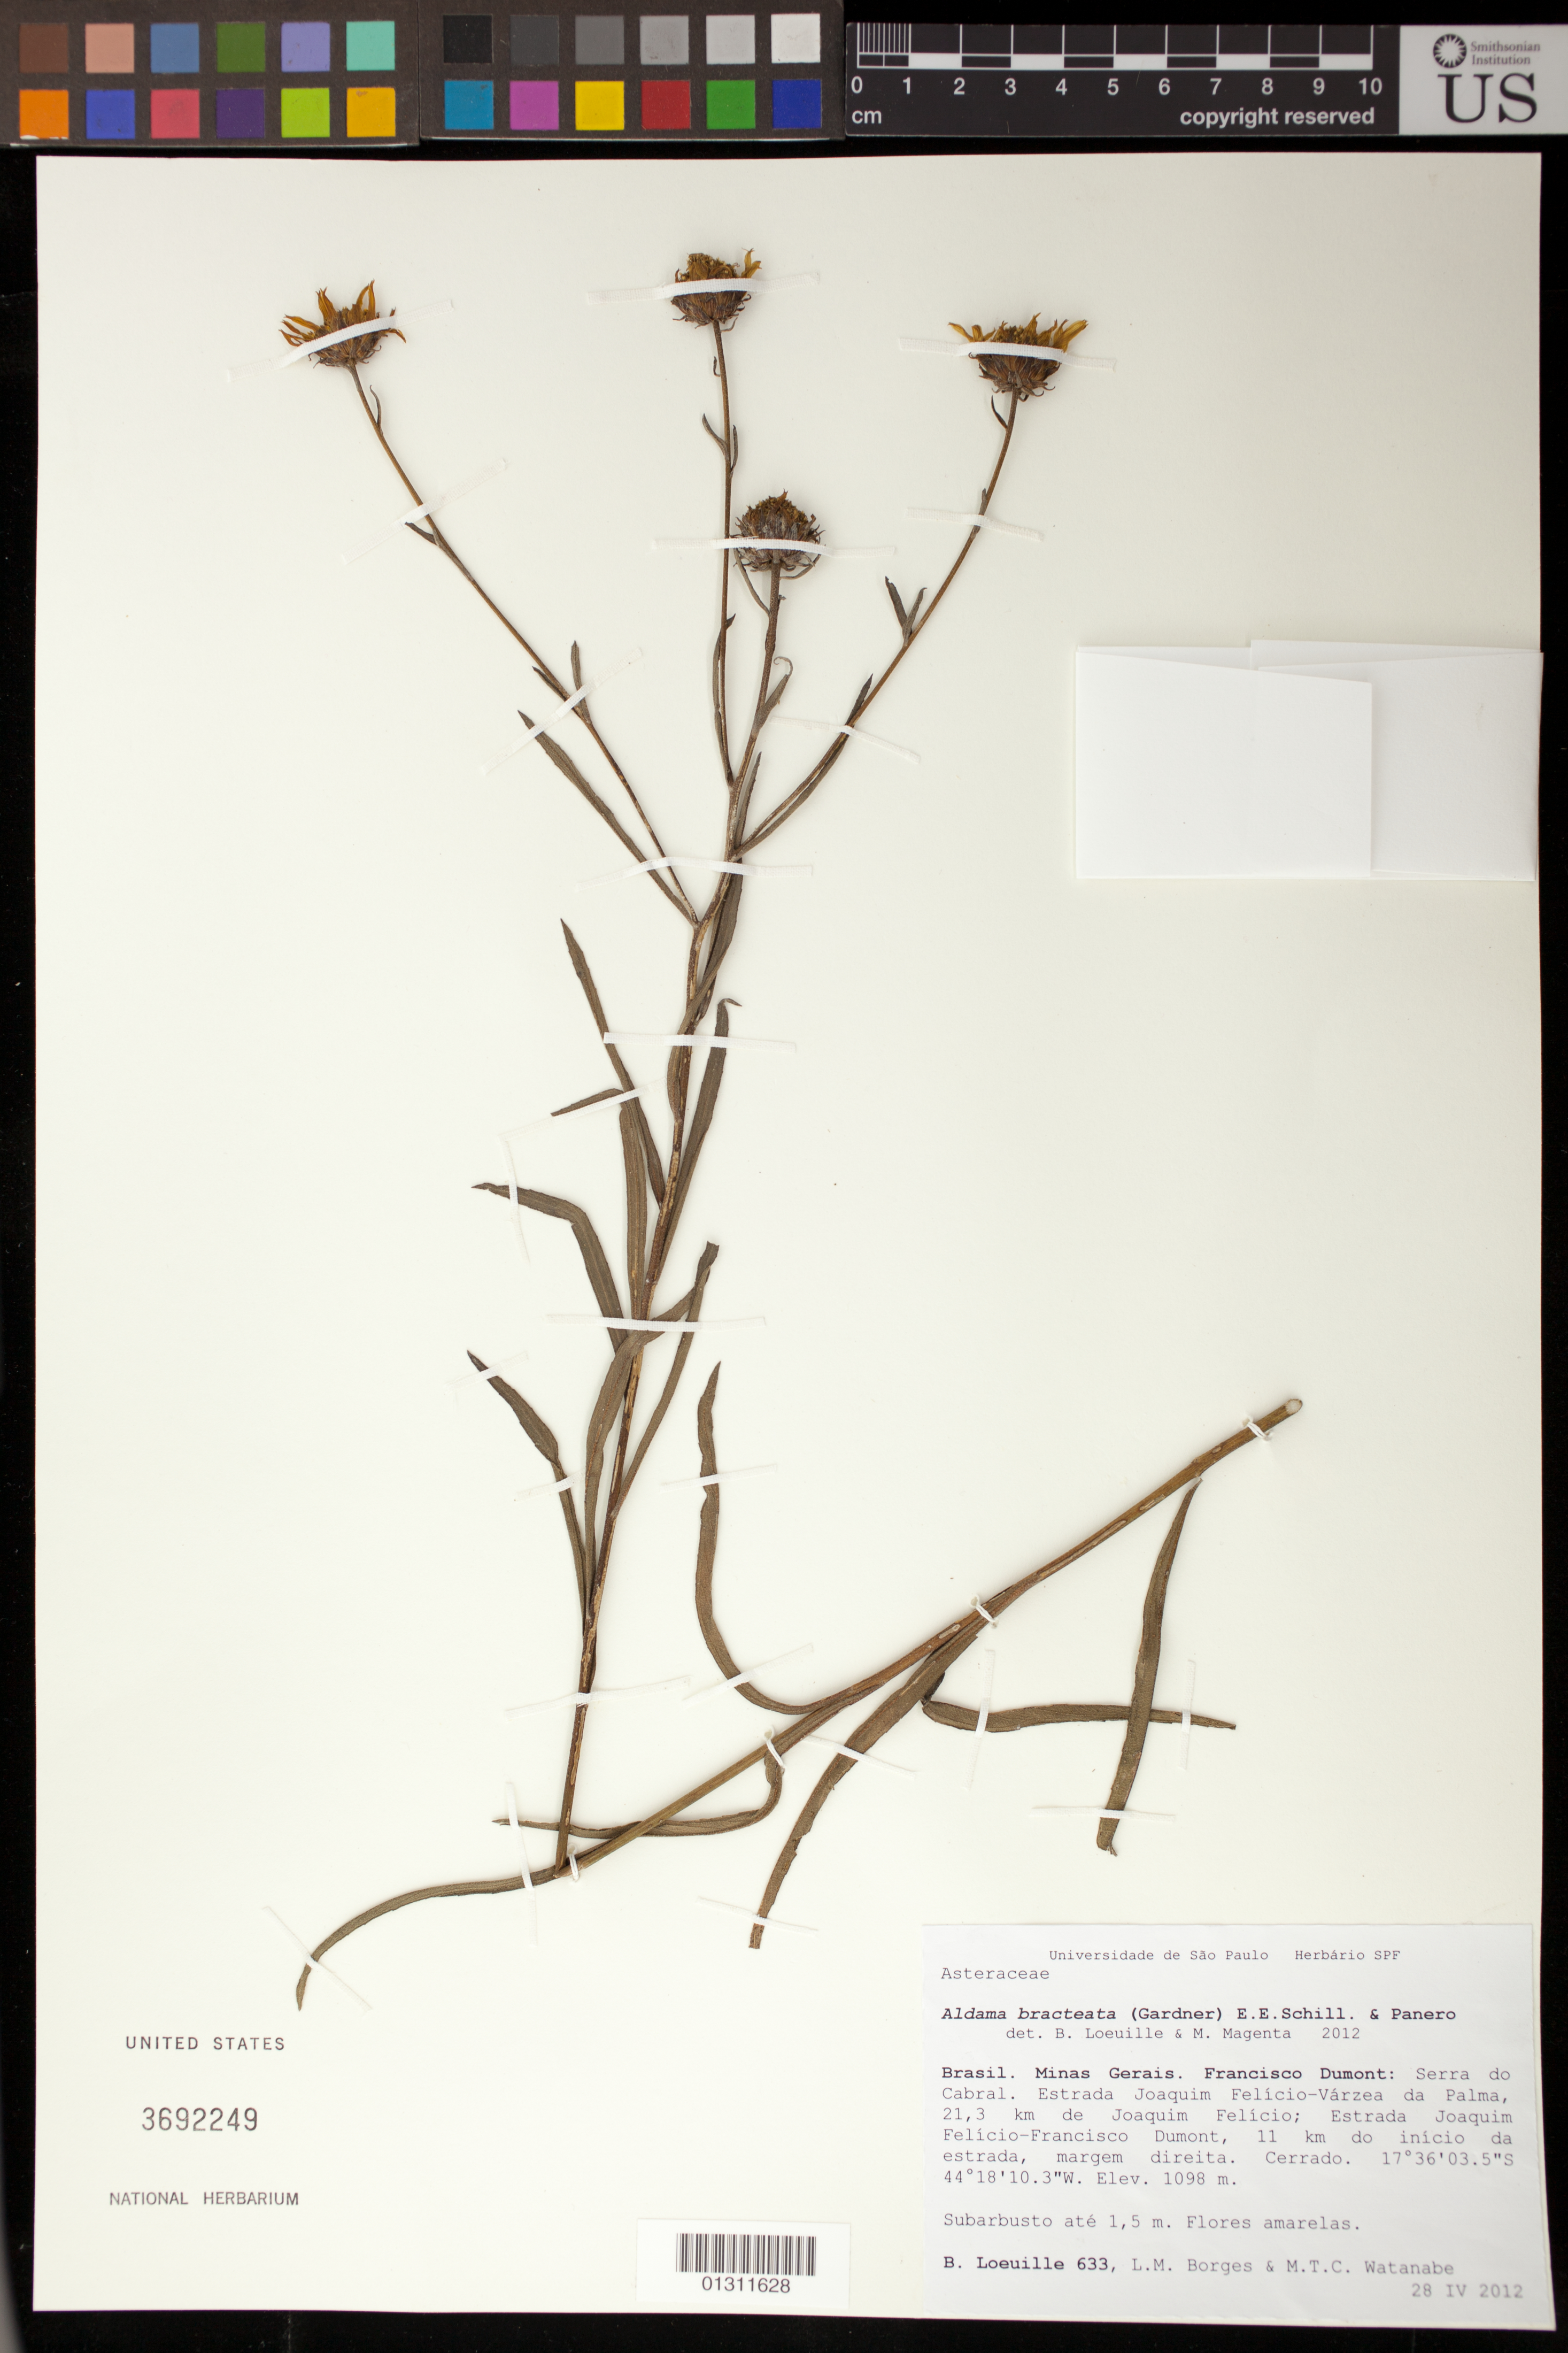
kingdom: Plantae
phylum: Tracheophyta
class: Magnoliopsida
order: Asterales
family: Asteraceae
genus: Aldama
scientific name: Aldama bracteata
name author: (Gardner) E.E. Schill. & Panero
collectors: B. Loeuille, L. M. Borges & M. T. C. Watanabe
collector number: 633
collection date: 2012-04-28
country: Brazil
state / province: Minas Gerais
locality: Joaquim Felicio: Serra do Cabral. Estrada Joaquim Felicio- Varzea da Palma, 21.3 km de Joaquim Felicio. Estrada Joaquim Felicio - Francisco Dumont, 11 km do inicio da estrada. Cerrado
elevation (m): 1098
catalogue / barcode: US 3692249